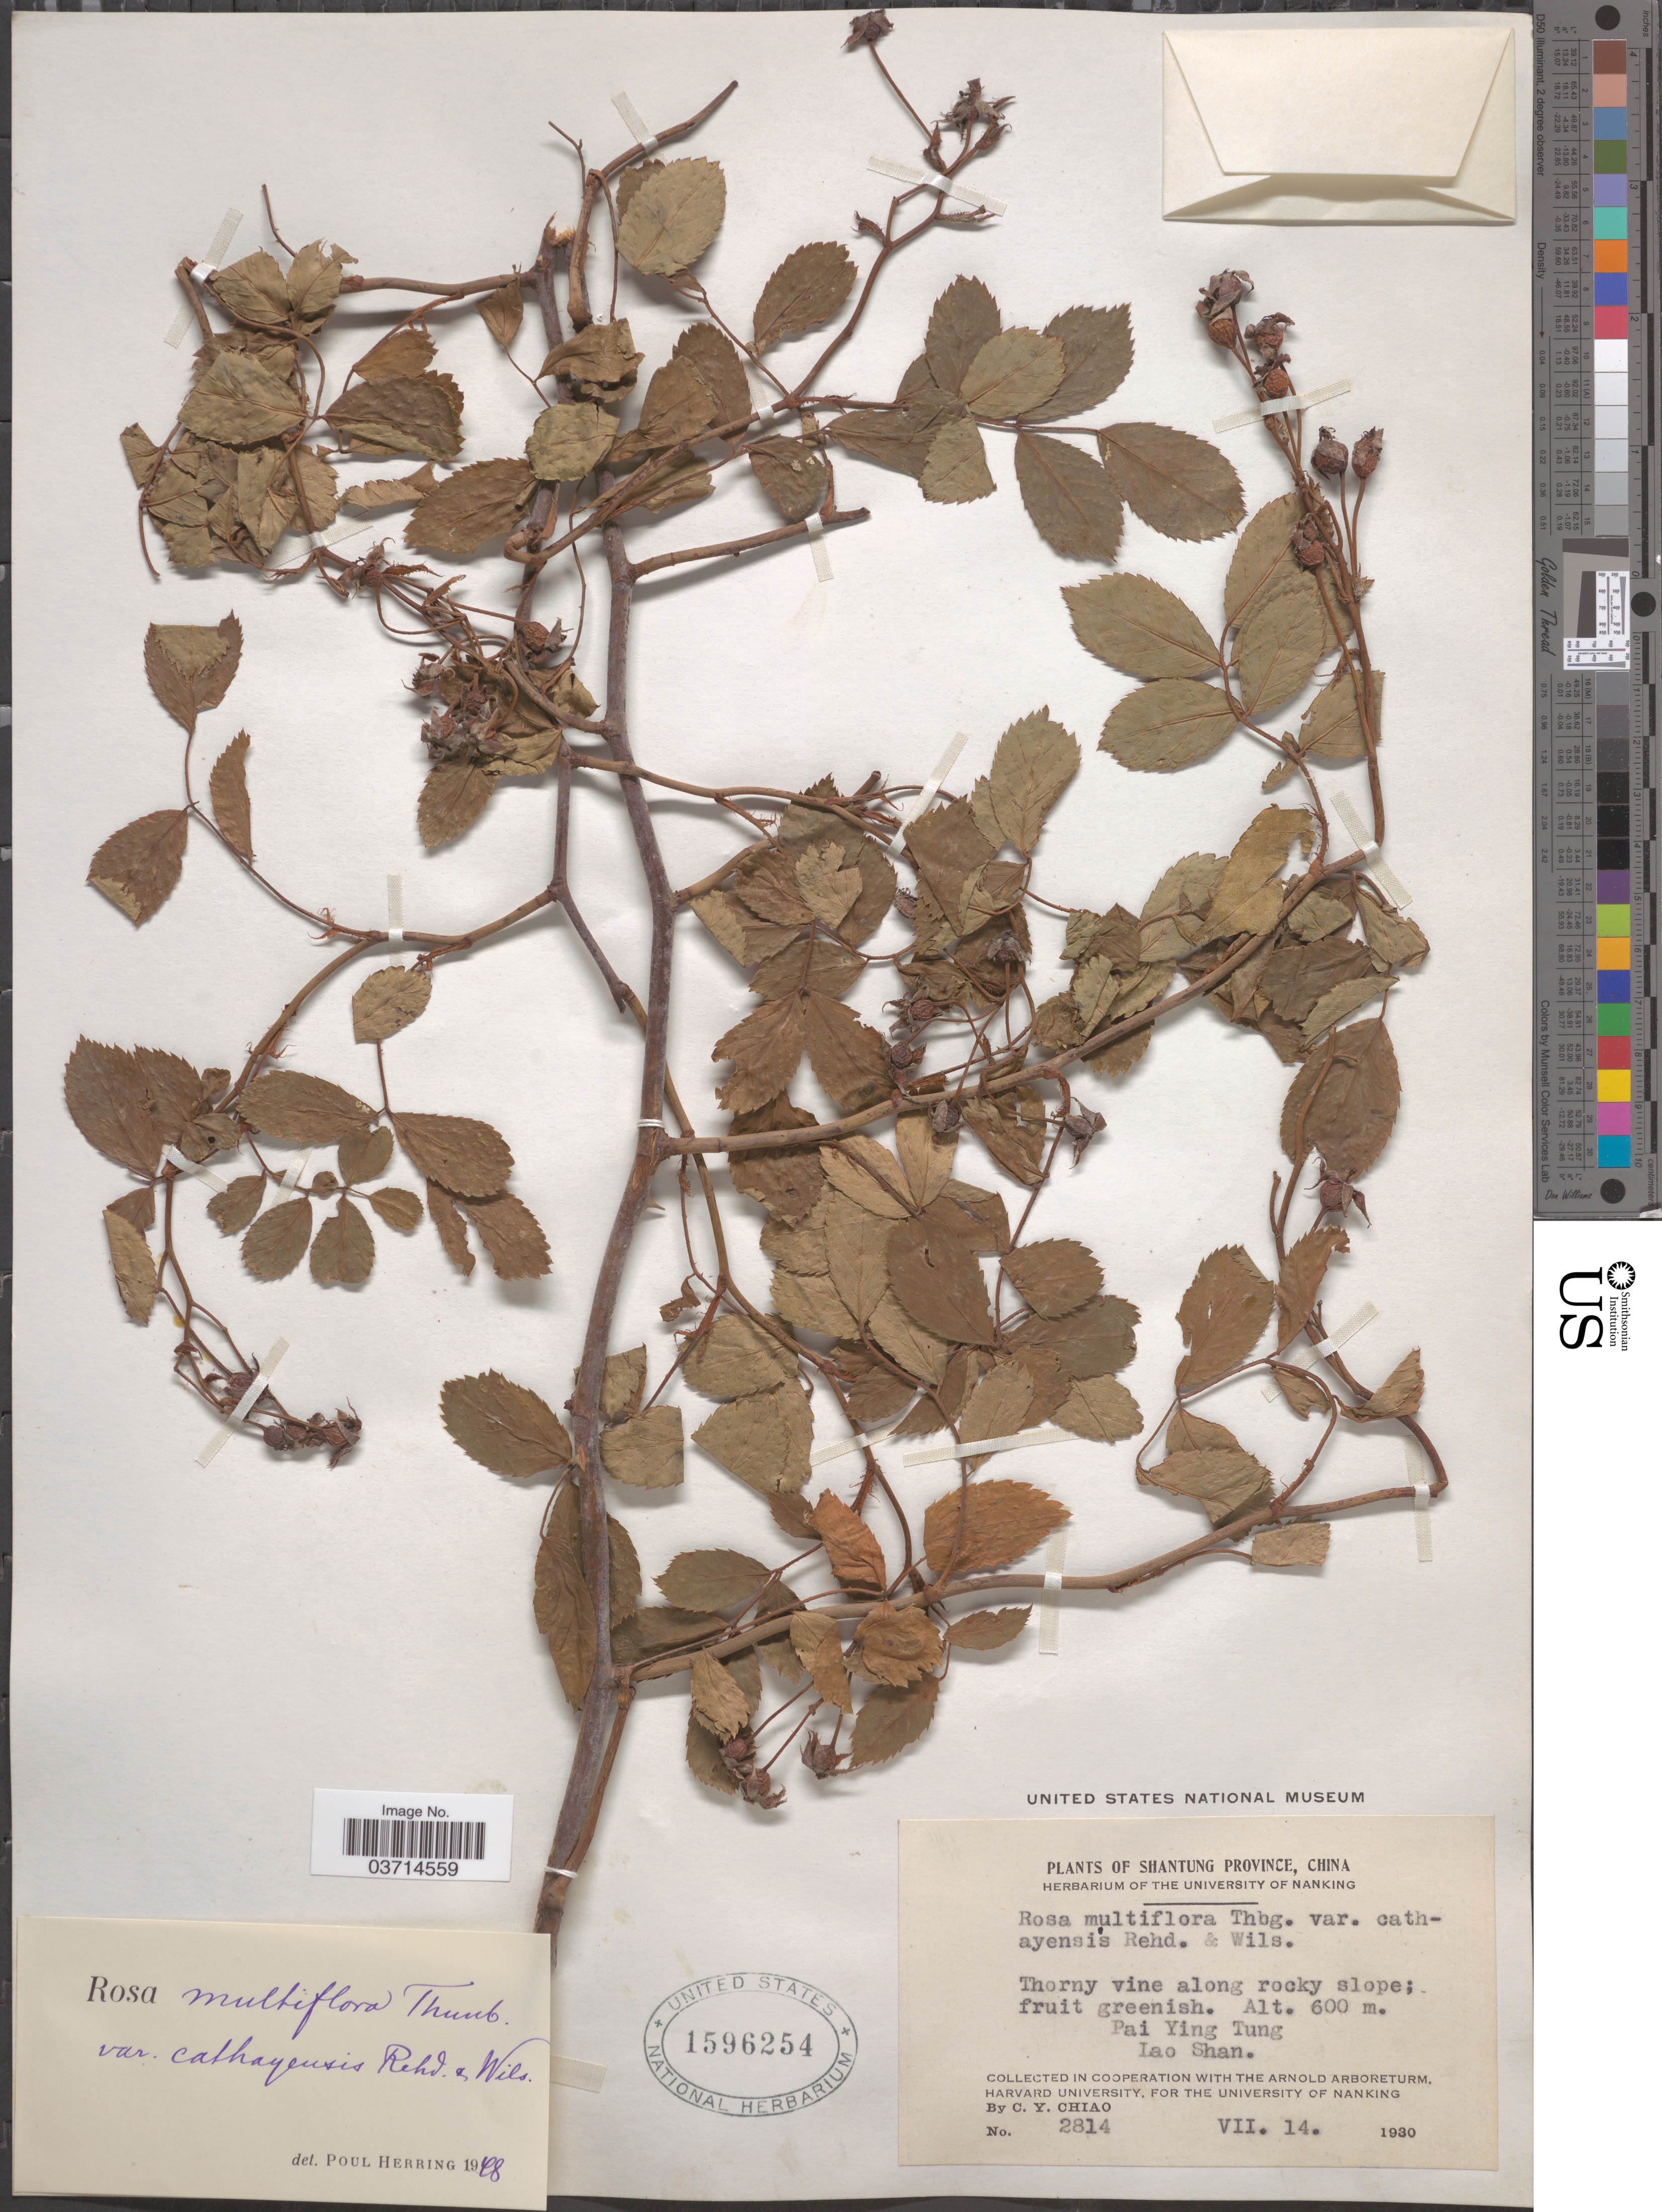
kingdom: Plantae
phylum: Tracheophyta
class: Magnoliopsida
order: Rosales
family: Rosaceae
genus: Rosa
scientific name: Rosa multiflora var. cathayensis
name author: Rehder & E.H. Wilson in Sarg.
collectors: C. Y. Chiao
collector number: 2814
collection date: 1930-07-14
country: China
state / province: Shandong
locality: Shantung Province. Pai Ying Tung. Lao Shan.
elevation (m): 600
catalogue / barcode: US 1596254